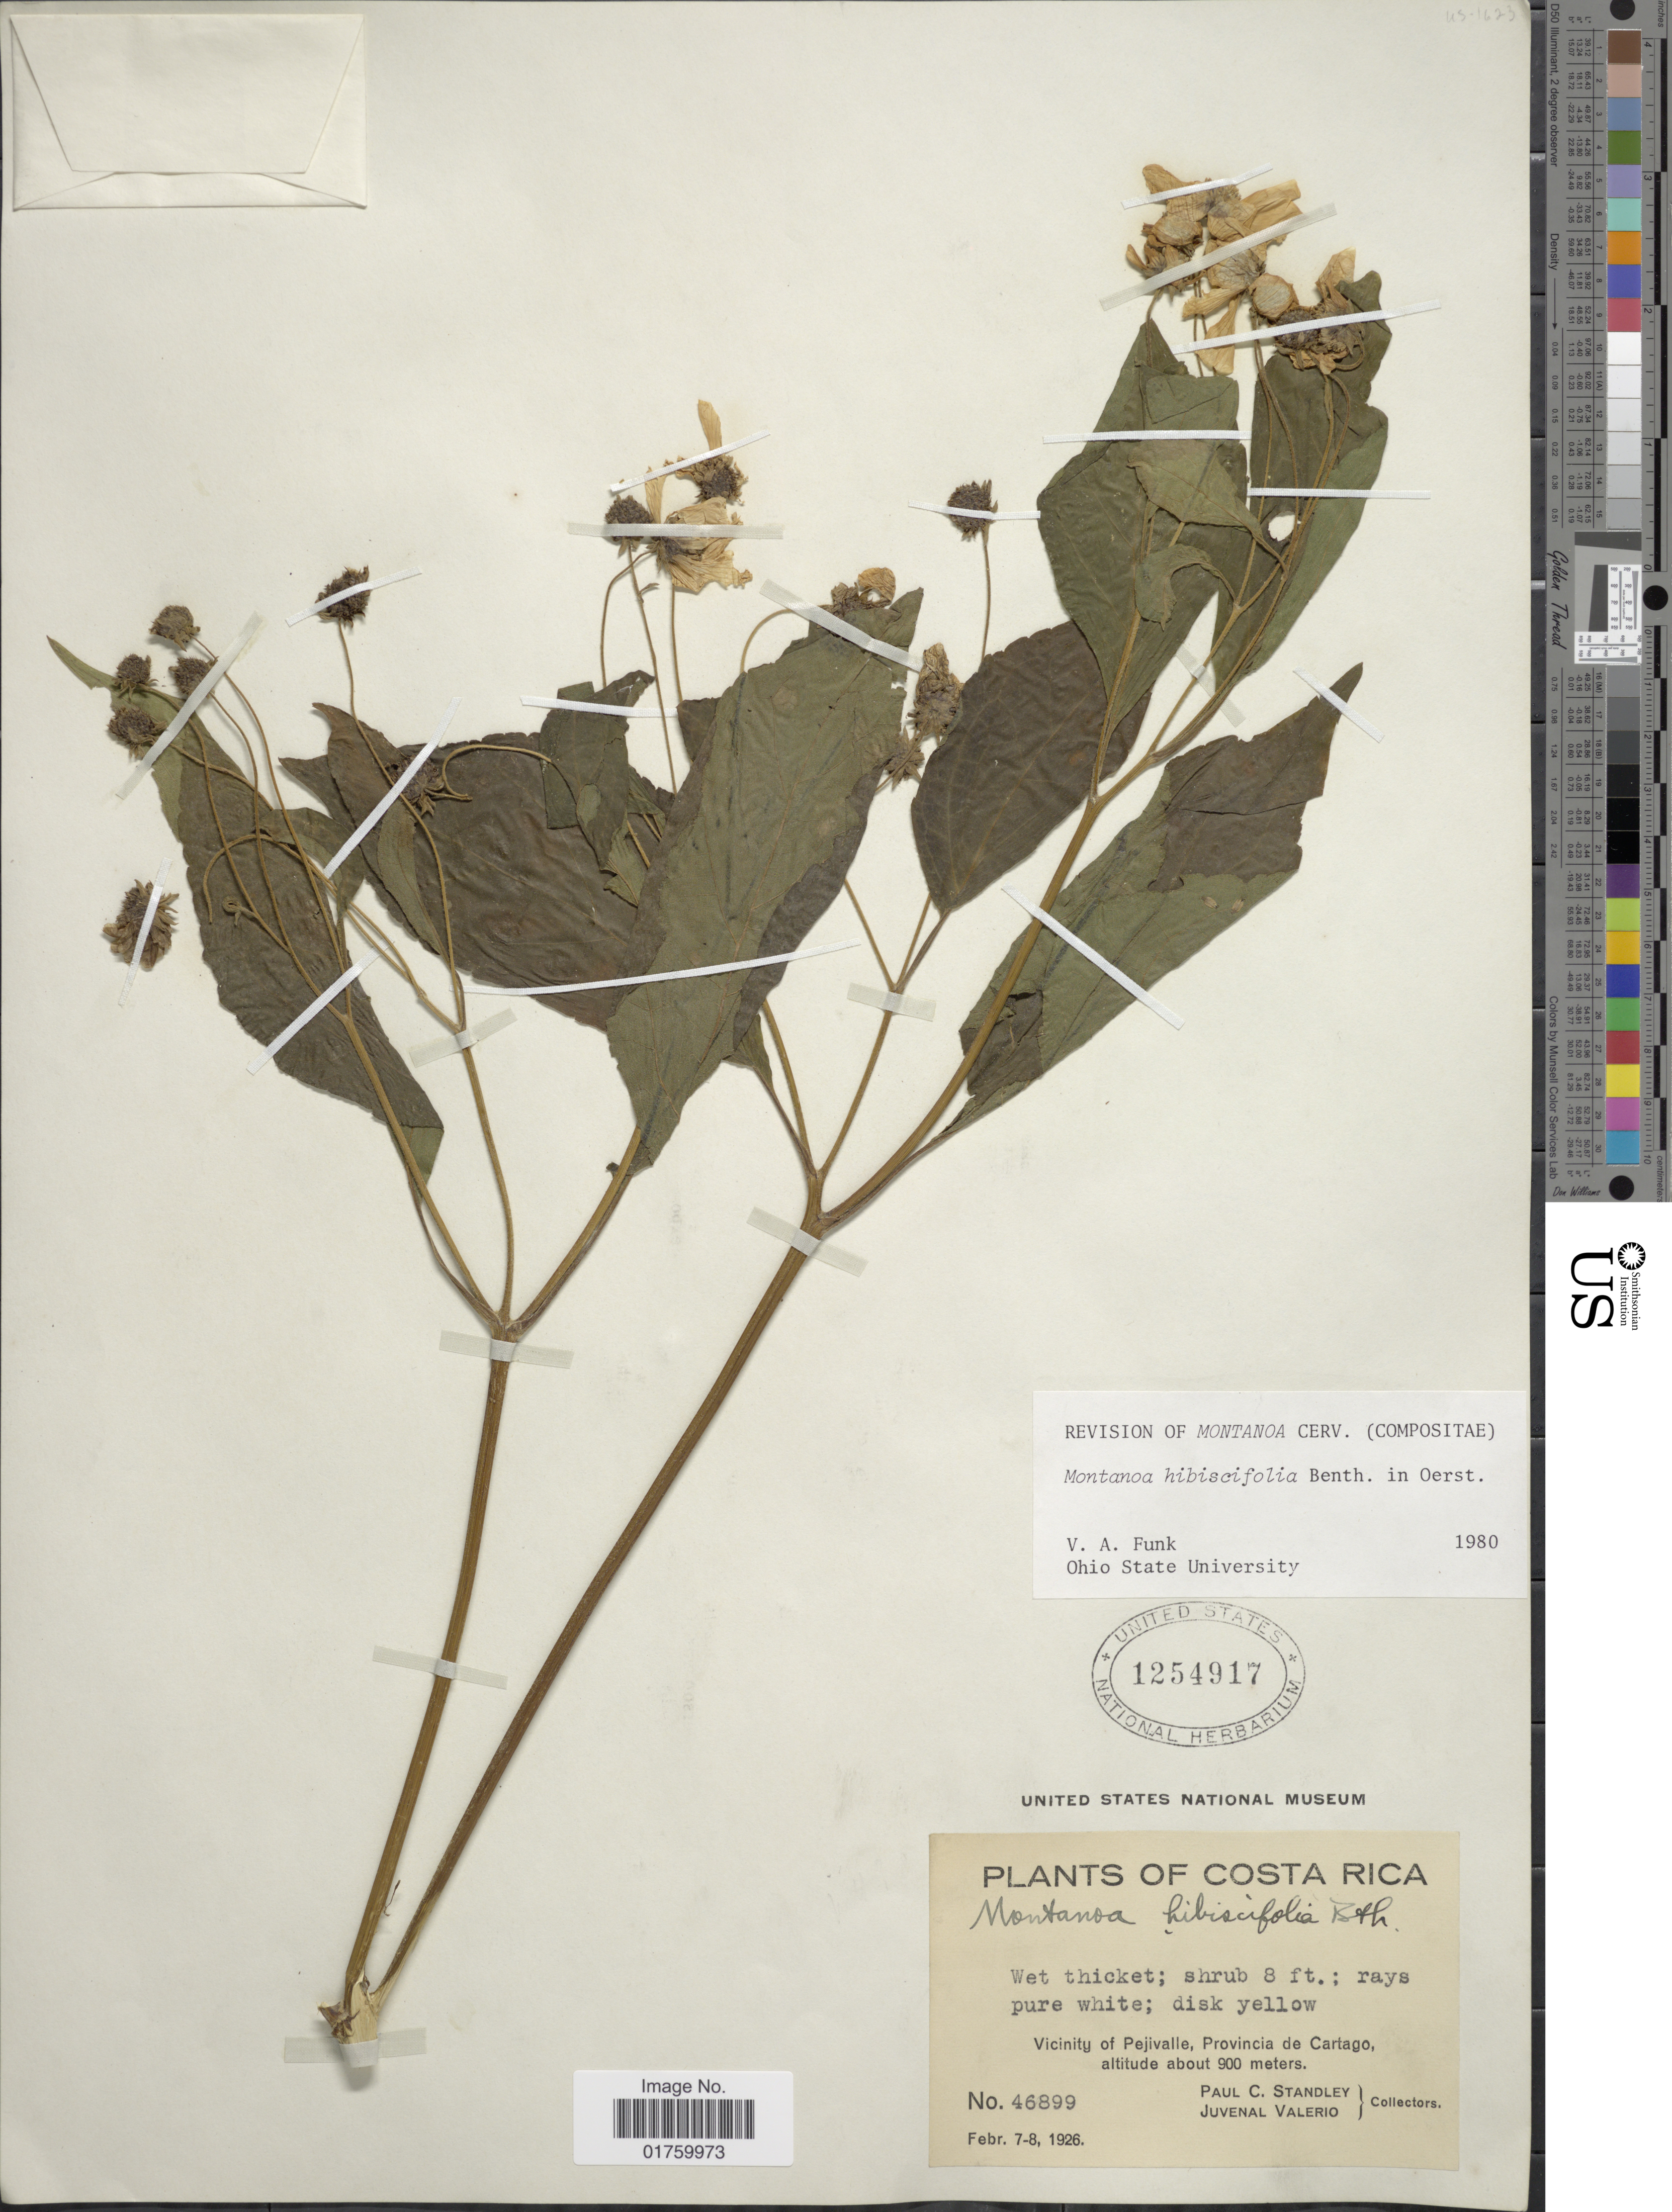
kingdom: Plantae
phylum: Tracheophyta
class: Magnoliopsida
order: Asterales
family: Asteraceae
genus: Montanoa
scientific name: Montanoa hibiscifolia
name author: Benth.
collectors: P. C. Standley & J. Valerio R.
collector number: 46899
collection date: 1926-02-07/1926-02-08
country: Costa Rica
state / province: Cartago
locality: Wet thicket, vicinity of Pejivalle.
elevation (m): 900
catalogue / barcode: US 1254917